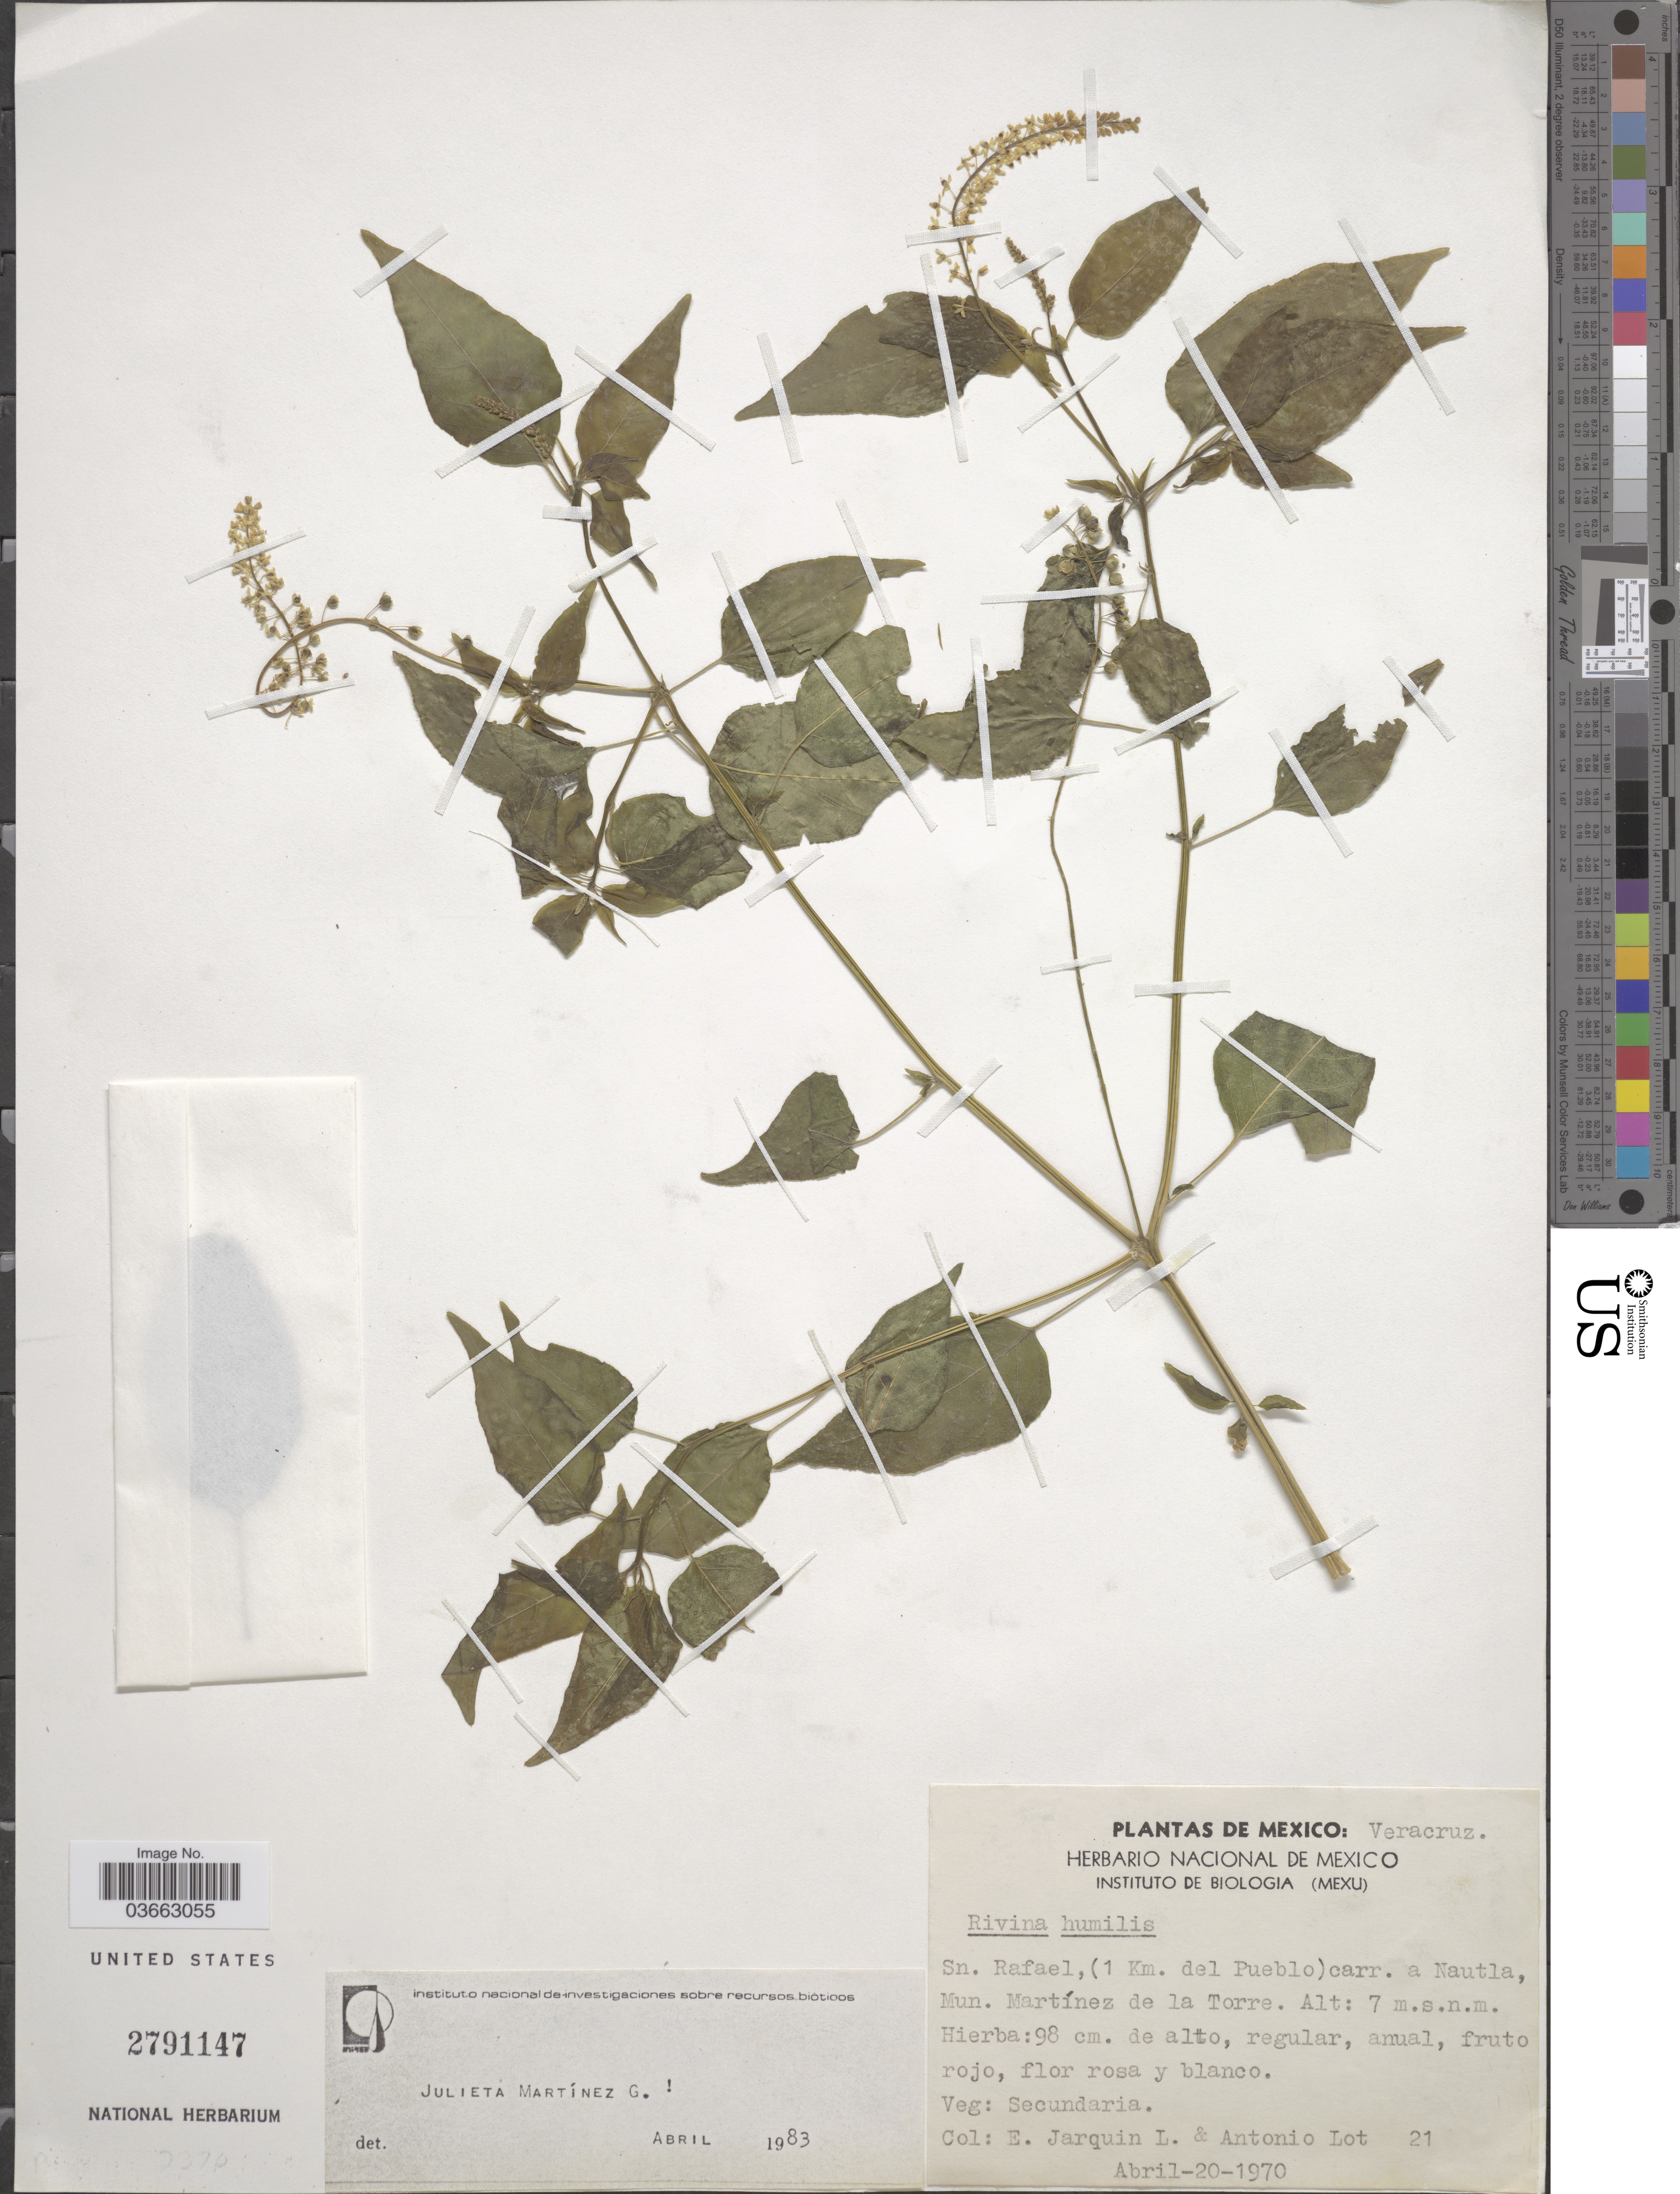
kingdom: Plantae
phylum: Tracheophyta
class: Magnoliopsida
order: Caryophyllales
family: Phytolaccaceae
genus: Rivina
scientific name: Rivina humilis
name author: L.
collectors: E. Jarquin L. & Lot, A.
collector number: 21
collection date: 1970-04-20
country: Mexico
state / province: Veracruz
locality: Veracruz. Sn. Rafael, (1 Km. del Pueblo) carr. a Nautla, Mun. Martínez de la Torre.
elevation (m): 7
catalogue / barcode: US 2791147